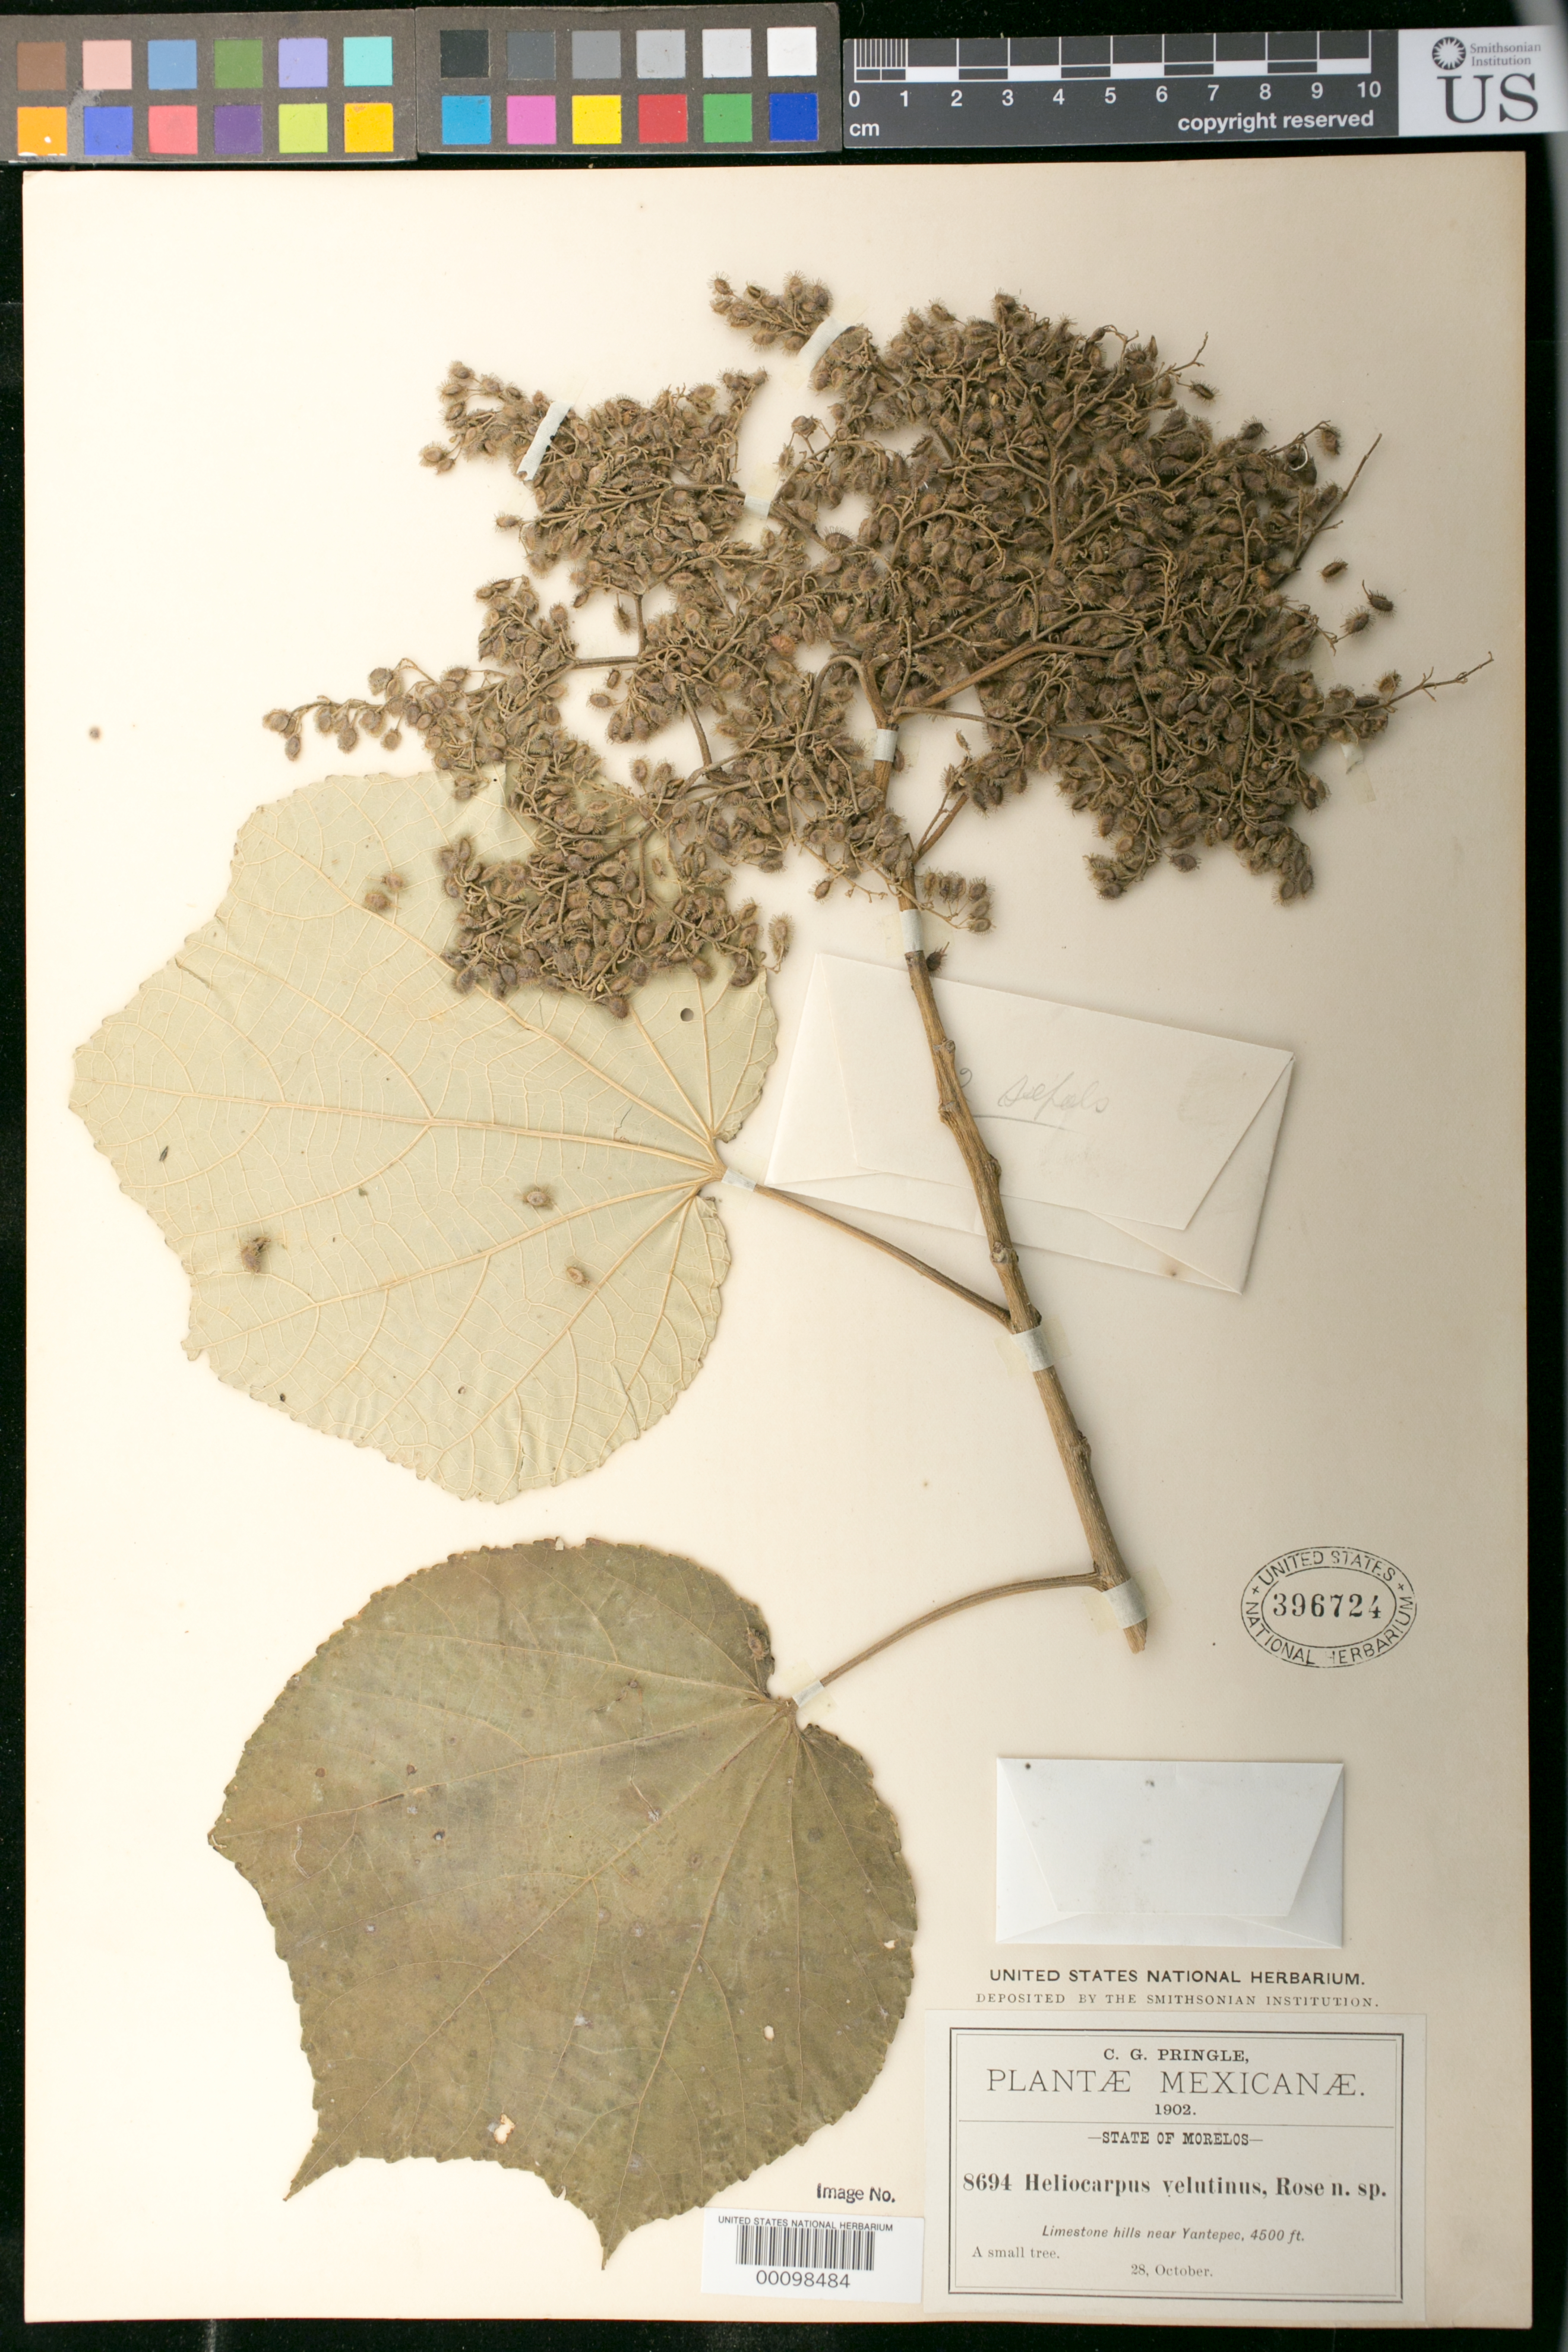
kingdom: Plantae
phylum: Tracheophyta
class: Magnoliopsida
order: Malvales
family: Malvaceae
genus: Heliocarpus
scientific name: Heliocarpus velutinus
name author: Rose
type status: Type Collection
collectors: C. G. Pringle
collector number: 8694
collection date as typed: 28 Oct 1902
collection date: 1902-10-28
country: Mexico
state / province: Morelos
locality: State of Morelos. Limestone hills near Yautepec.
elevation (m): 1372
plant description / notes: Specimen previously recorded as holotype, but US has 3 duplicates of the type collection, and neither the protologue nor original annotations identify which sheet is the holotype.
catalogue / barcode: US 396724